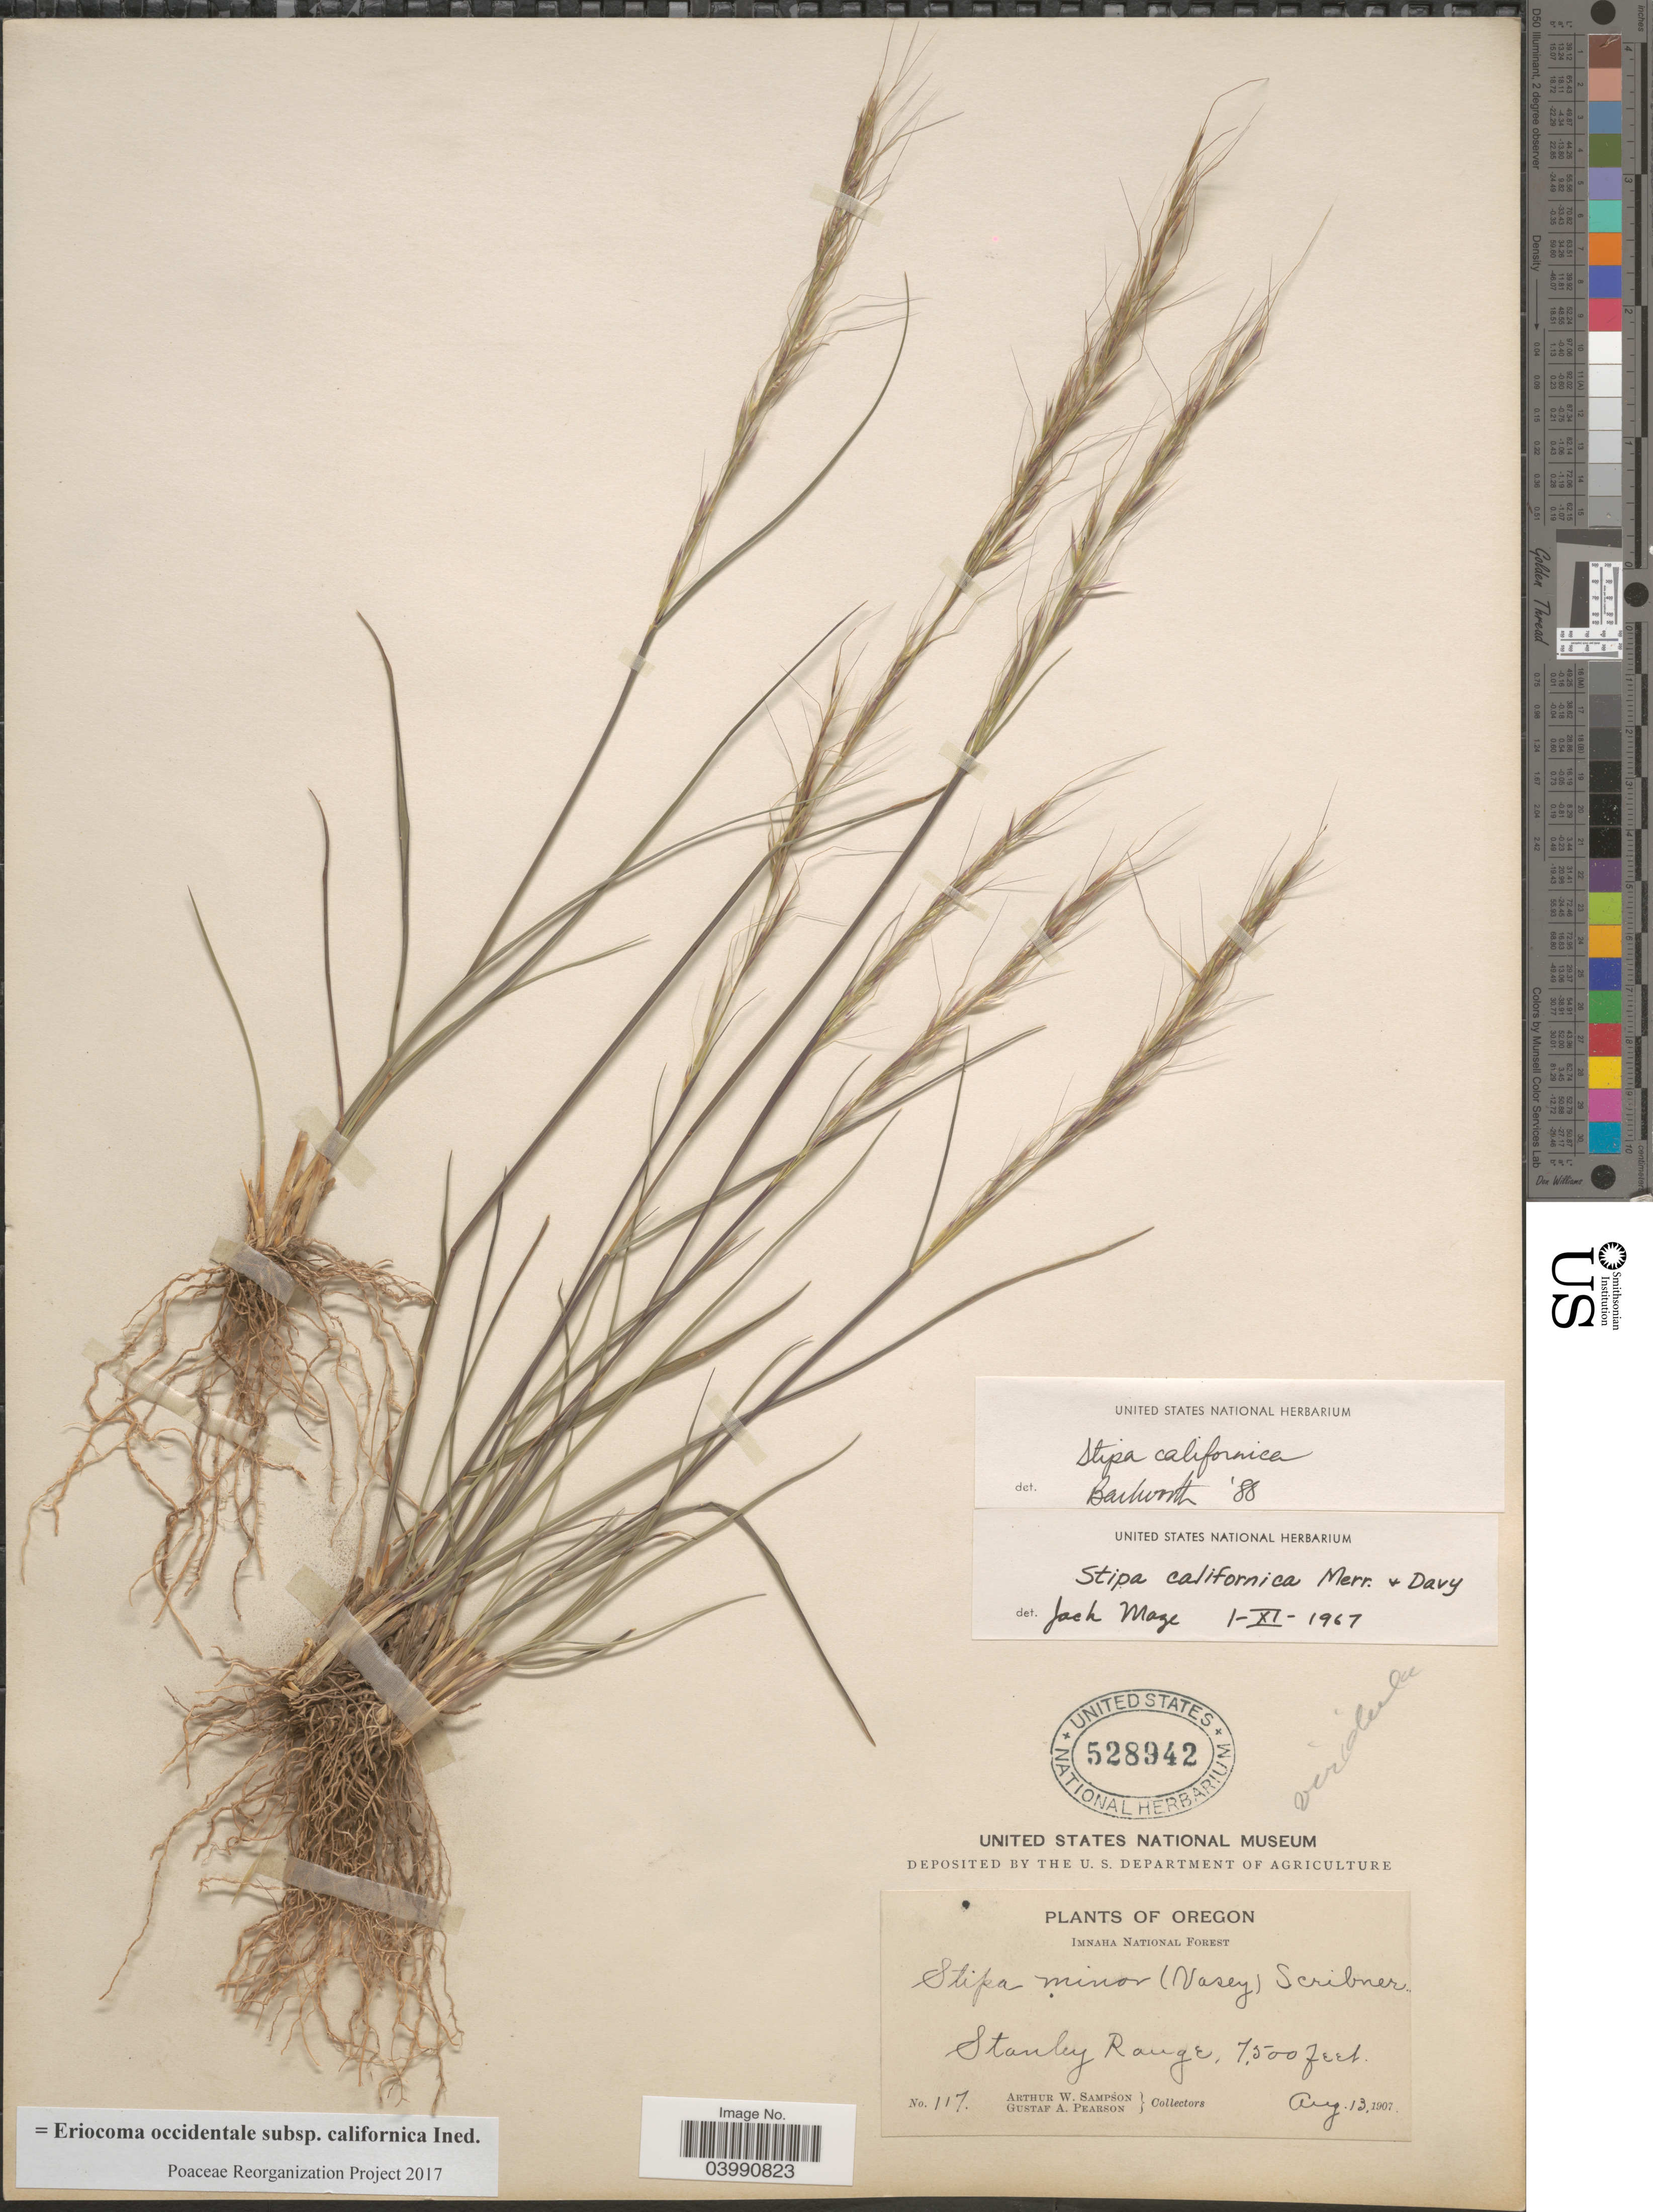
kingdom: Plantae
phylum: Tracheophyta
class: Liliopsida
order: Poales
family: Poaceae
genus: Eriocoma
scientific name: Eriocoma occidentalis subsp. californica ined.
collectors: A. Sampson & G. Pearson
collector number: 117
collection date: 1907-08-13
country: United States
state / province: Oregon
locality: Imnaha National Forest. Stanley Range.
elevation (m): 2286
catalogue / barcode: US 528942